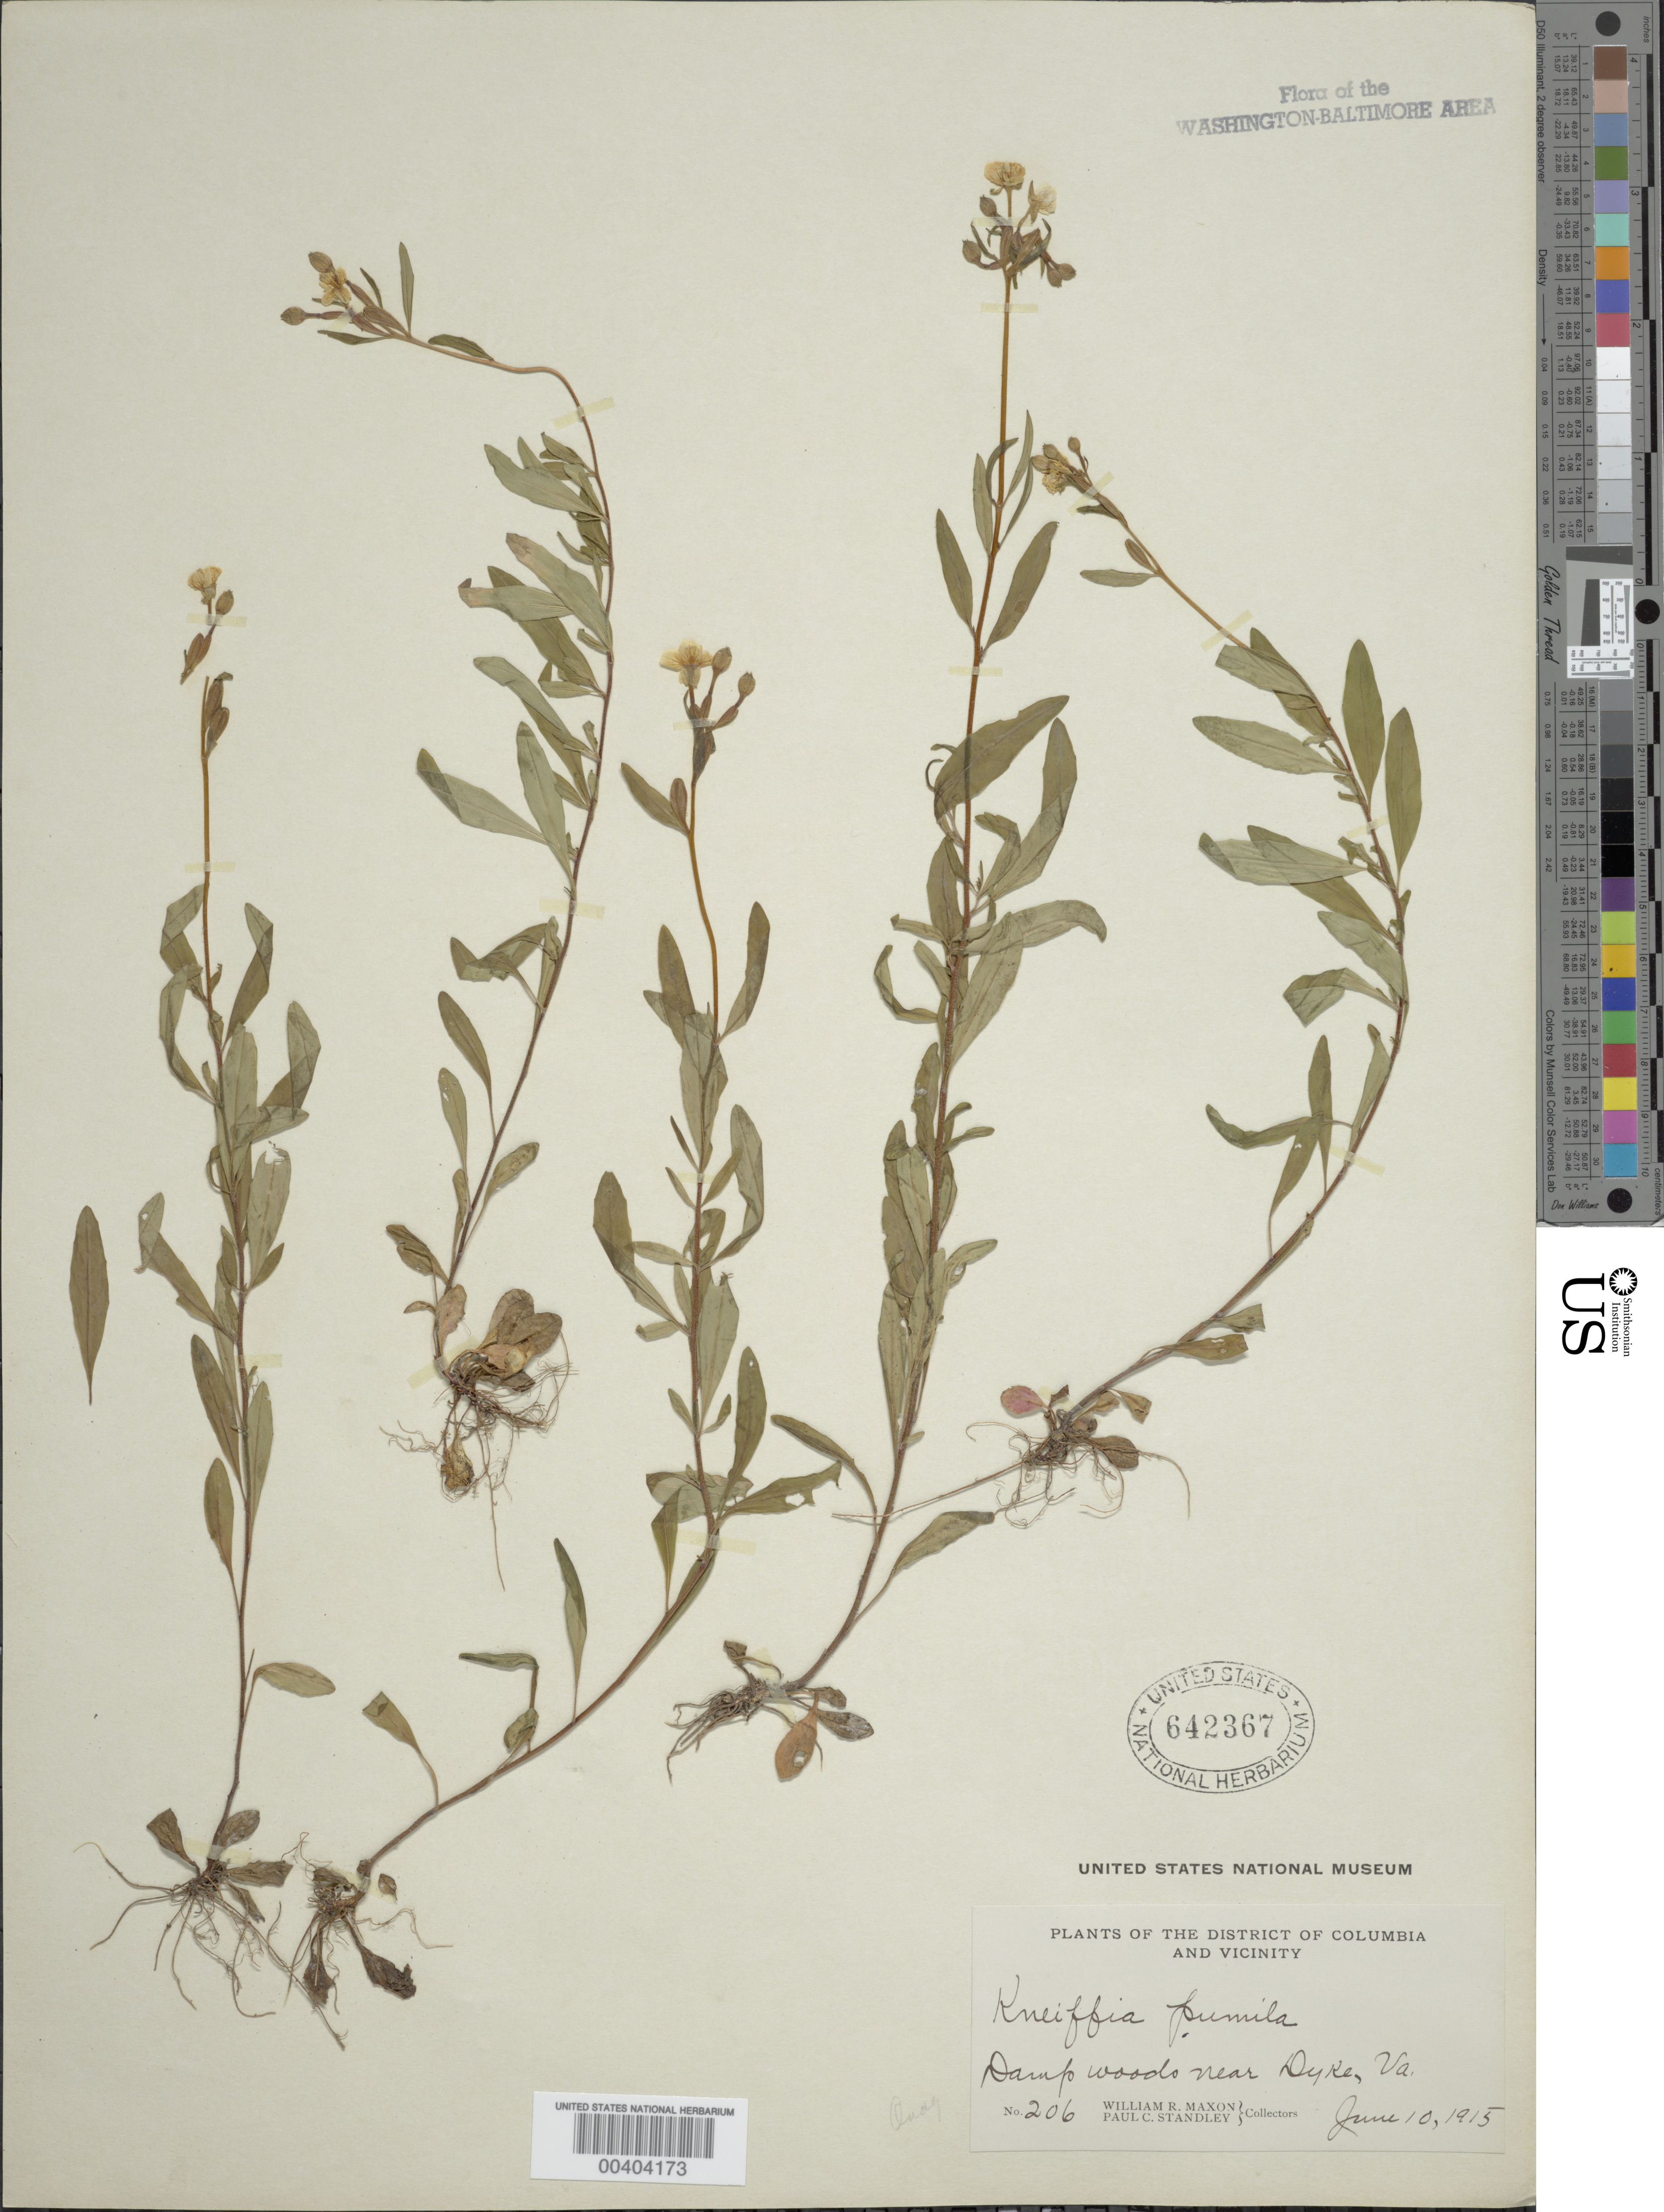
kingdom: Plantae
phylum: Tracheophyta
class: Magnoliopsida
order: Myrtales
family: Onagraceae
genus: Oenothera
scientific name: Oenothera perennis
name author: L.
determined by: Straley, G. B.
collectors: W. R. Maxon & P. C. Standley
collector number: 206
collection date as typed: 10 Jun 1915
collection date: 1915-06-10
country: United States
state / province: Virginia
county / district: Fairfax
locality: Near Dyke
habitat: Camp woods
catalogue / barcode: US 642367